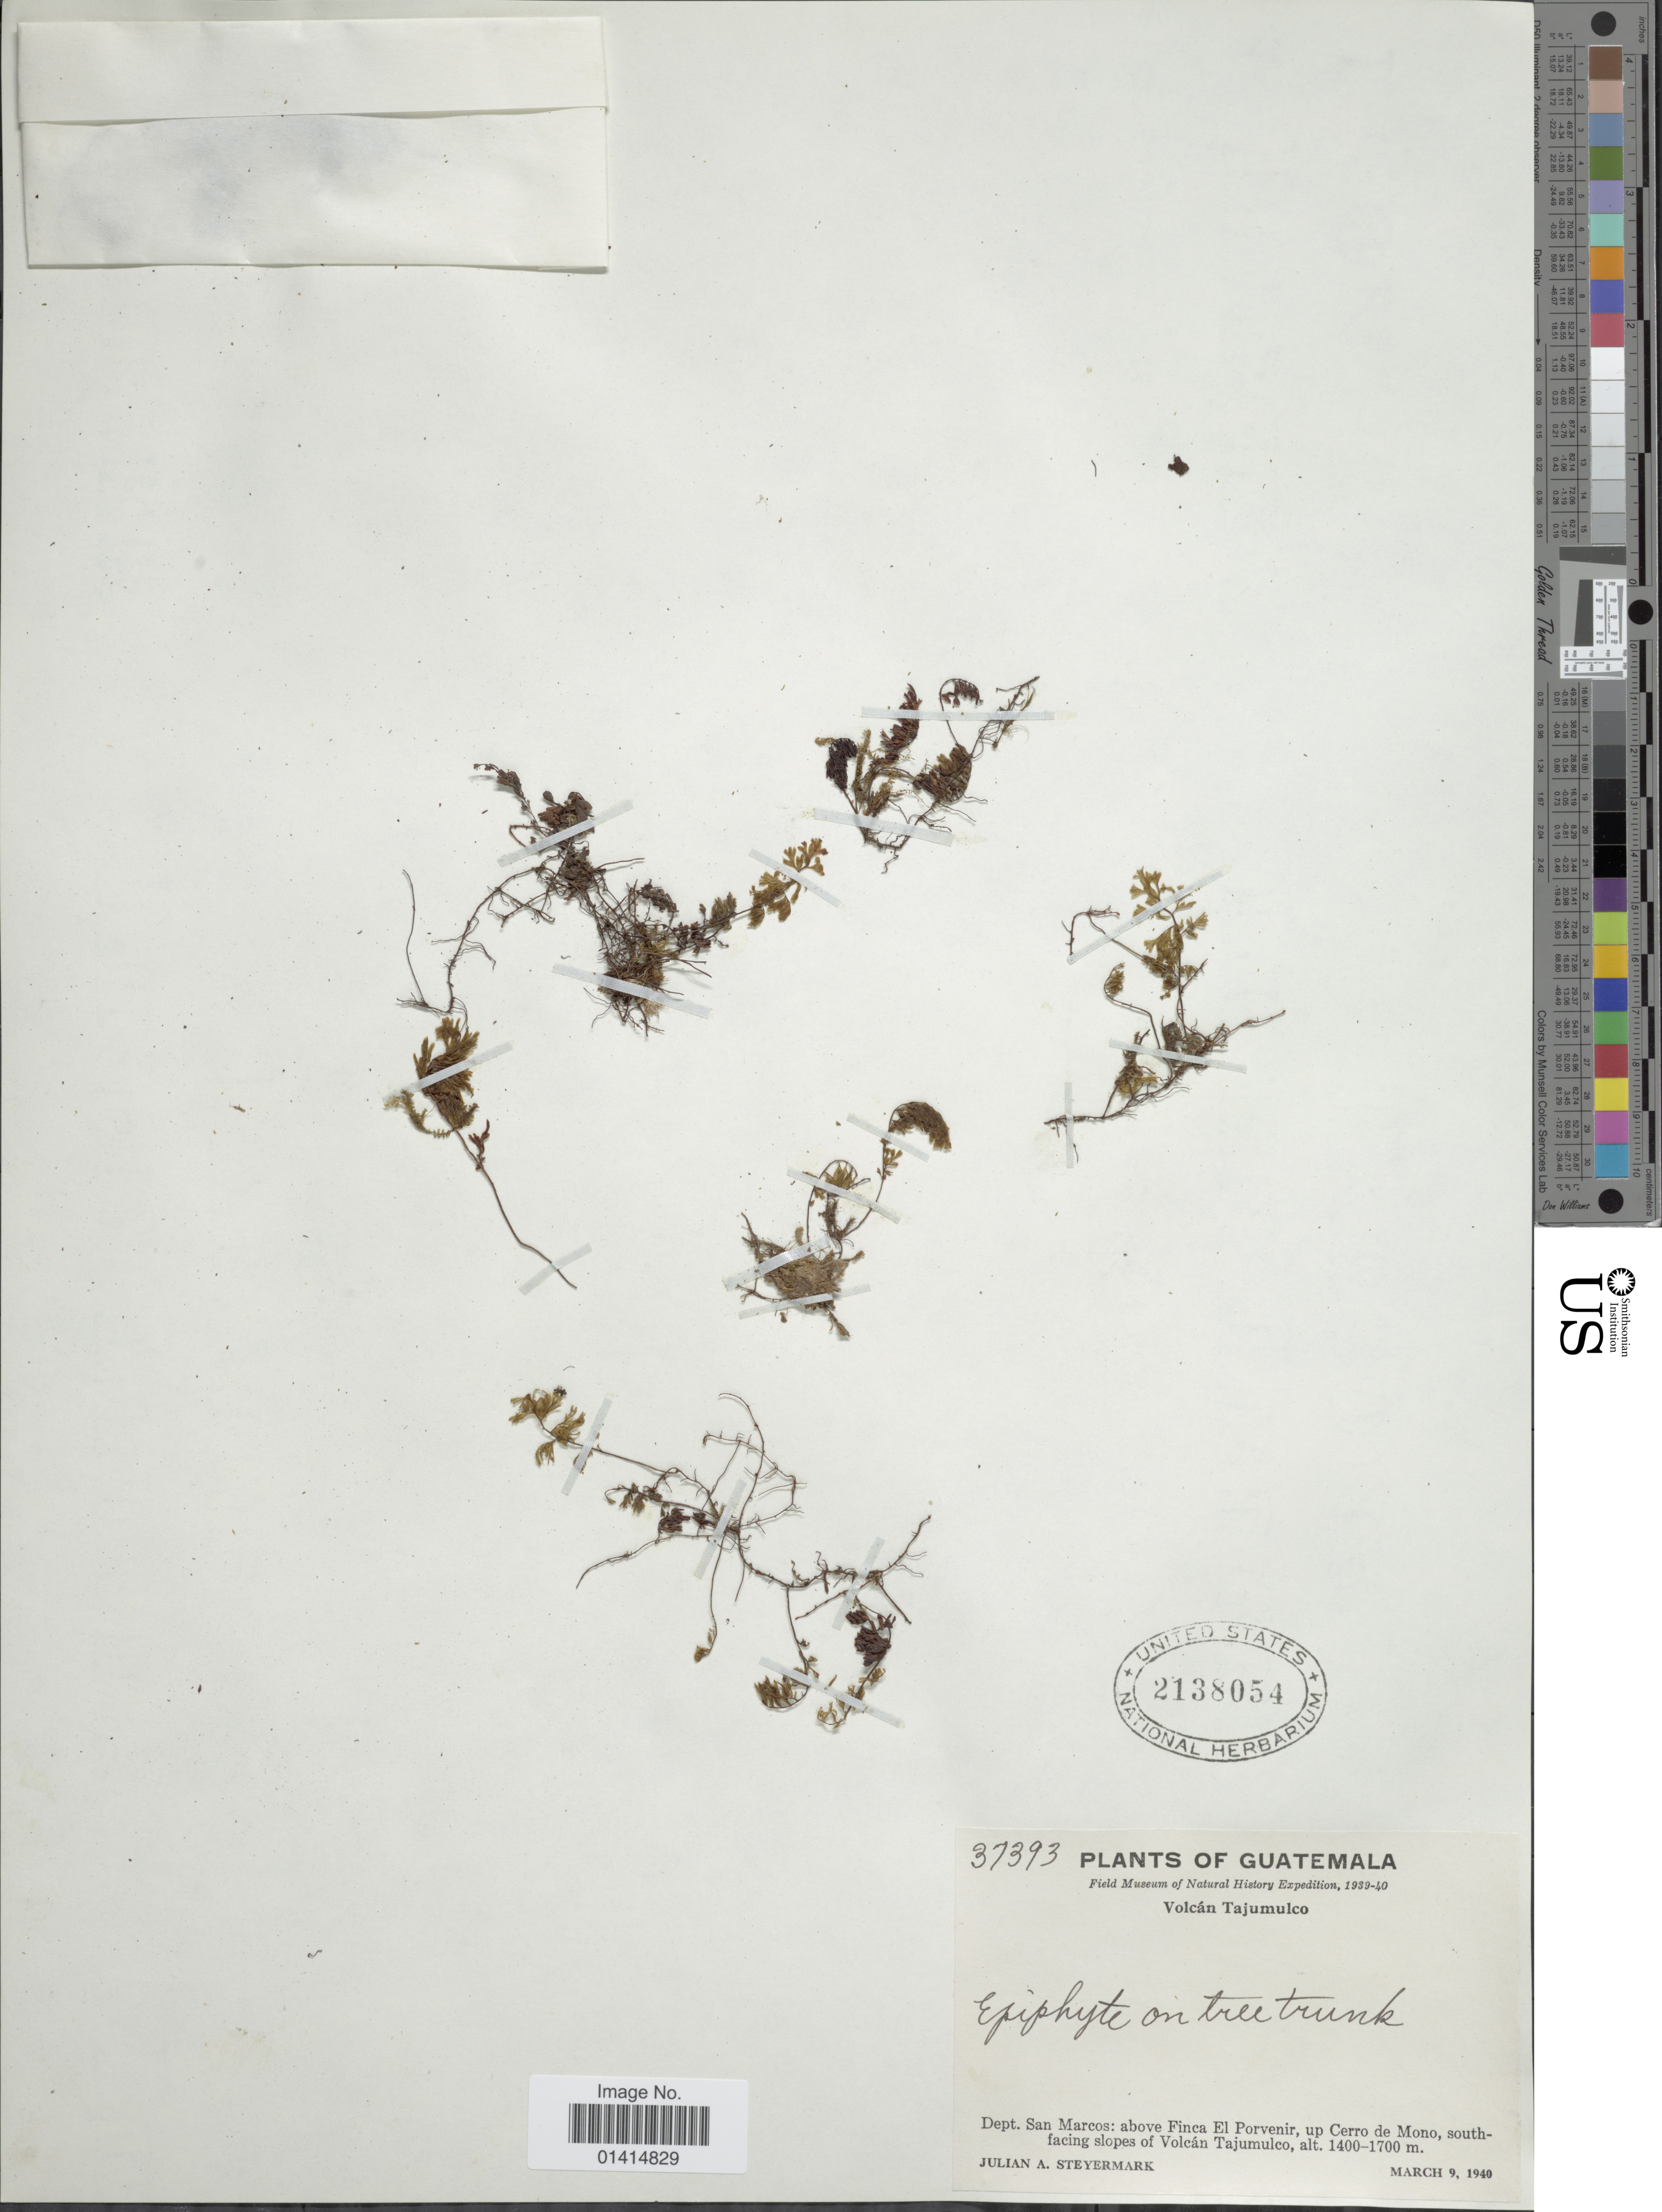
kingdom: Plantae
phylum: Tracheophyta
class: Polypodiopsida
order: Hymenophyllales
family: Hymenophyllaceae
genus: Hymenophyllum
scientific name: Hymenophyllum sp.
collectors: J. Steyermark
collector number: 37393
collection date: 1940-03-09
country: Guatemala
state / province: San Marcos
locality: Dept San Marcos: above Finca El Porvenir, up Cerro de Mono, southfacing slopes of Volcán Tajumulco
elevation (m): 1400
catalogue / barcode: US 2138054